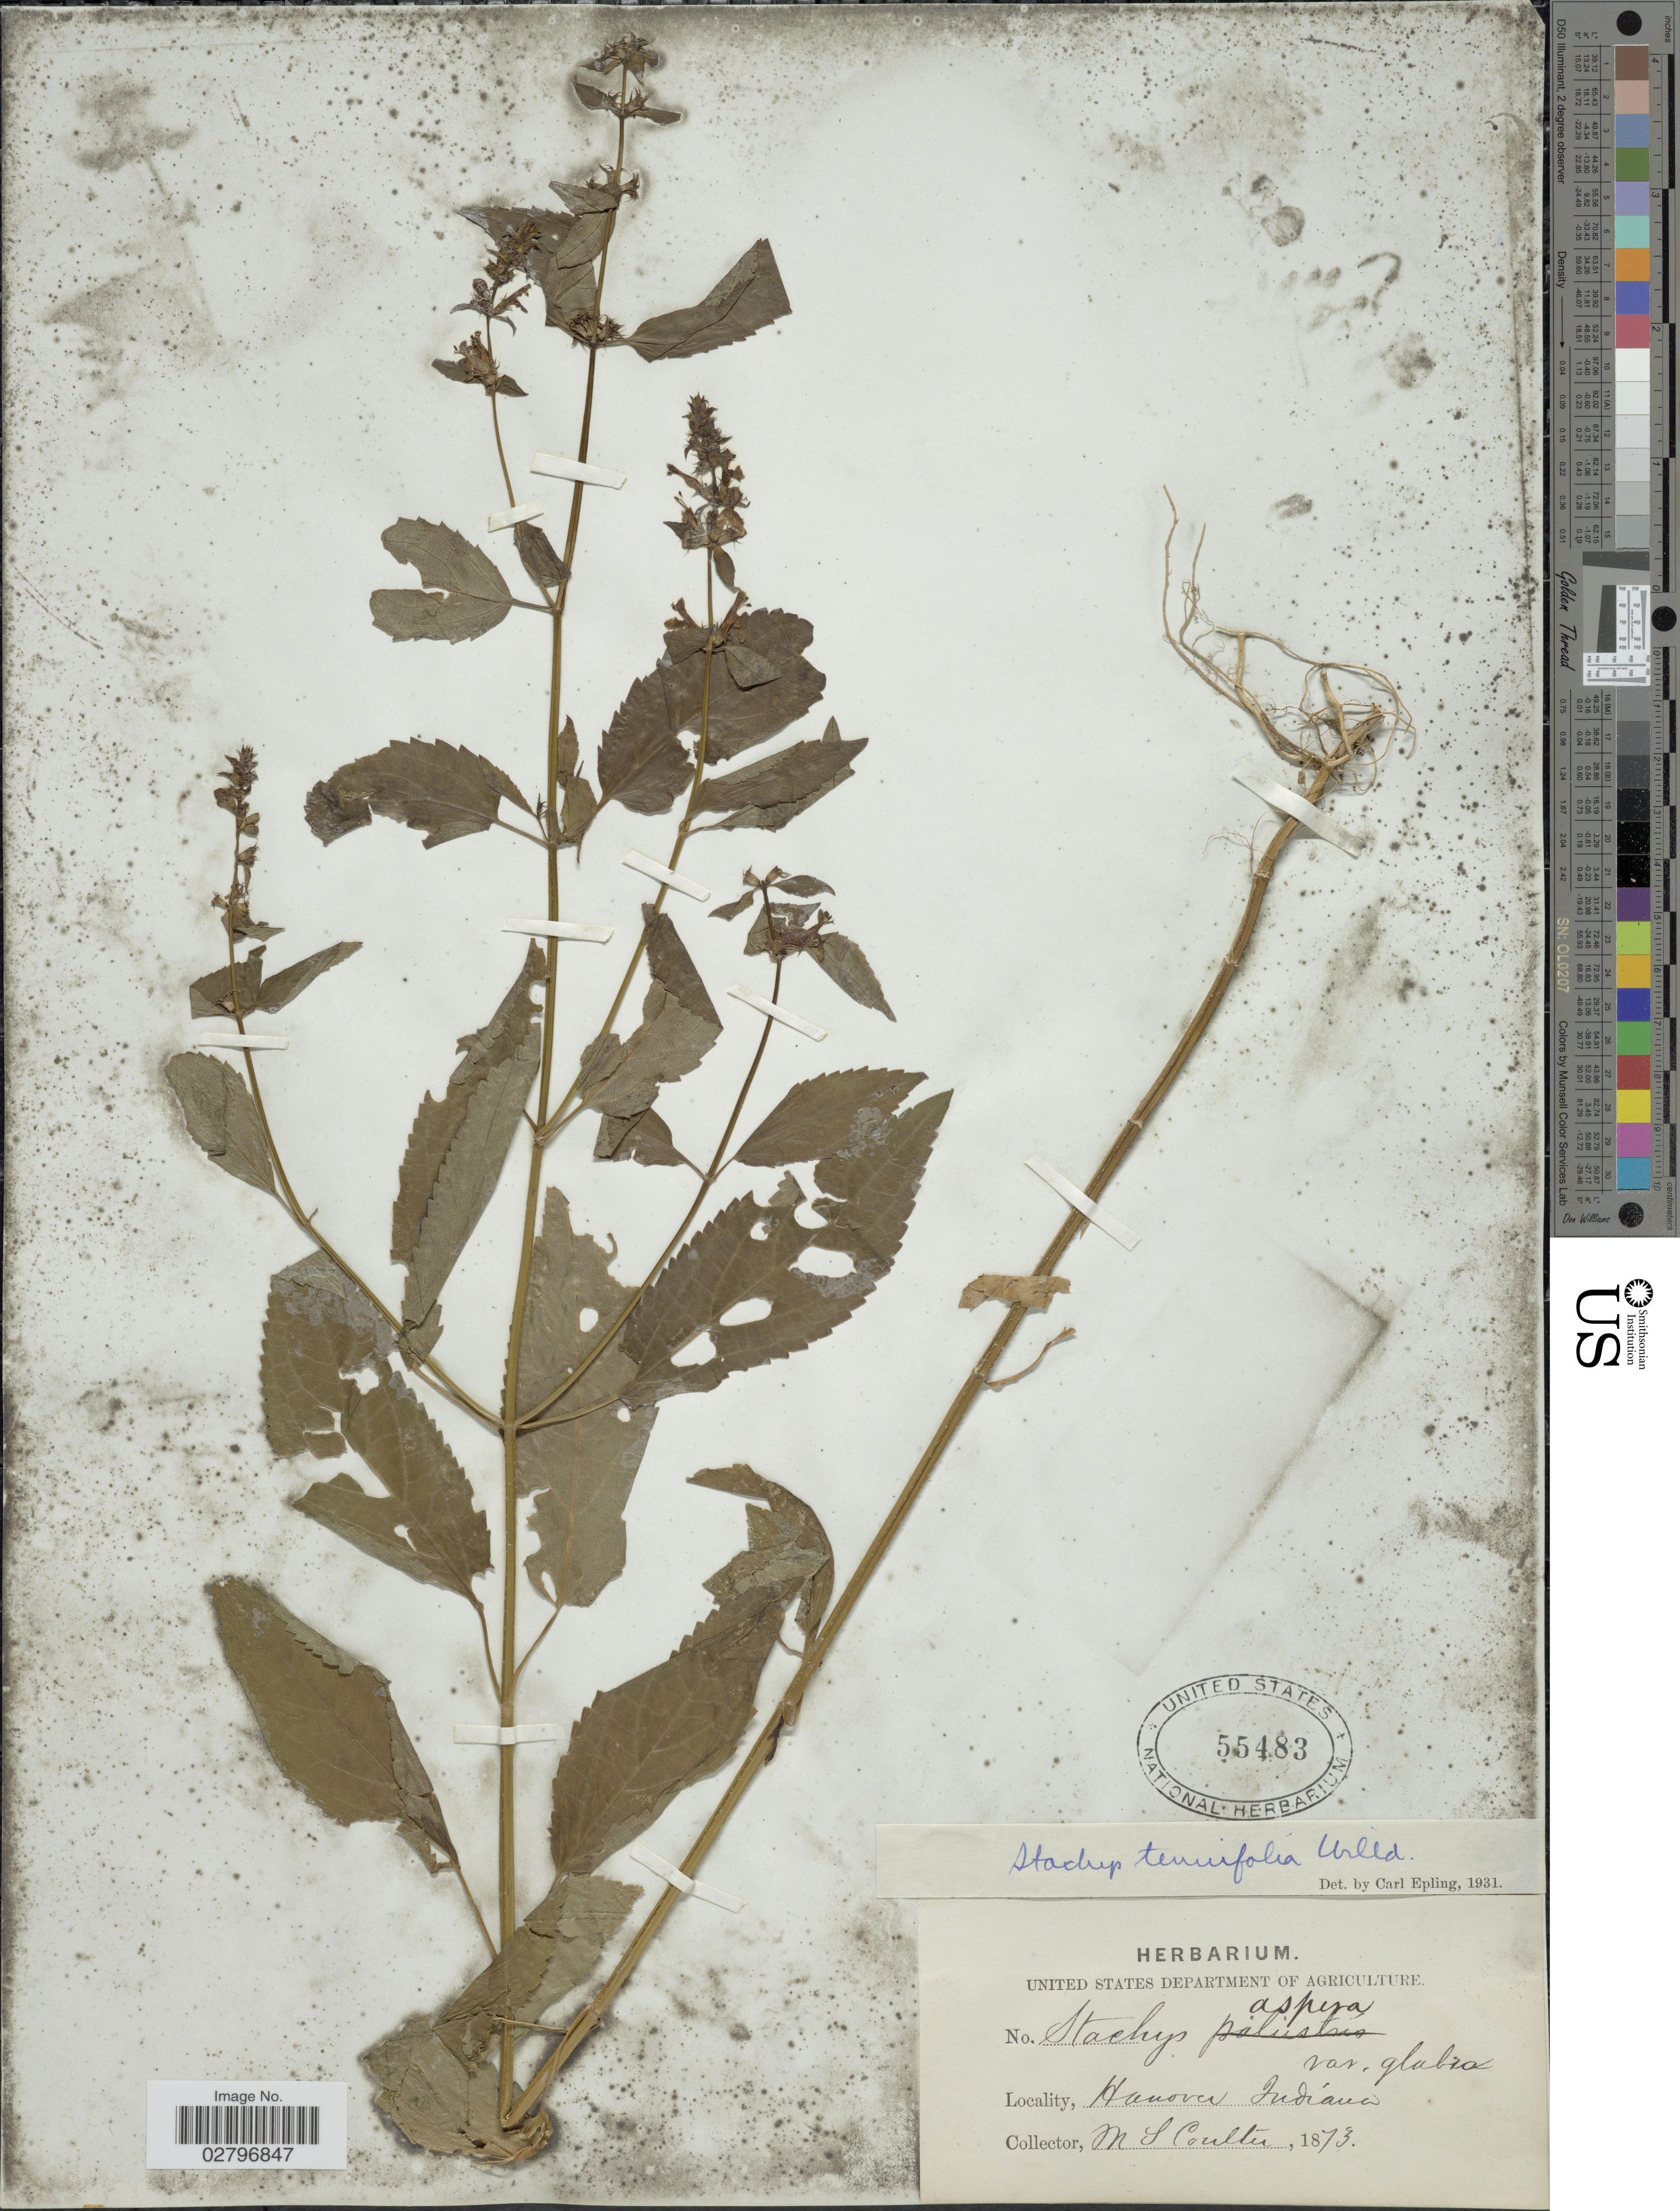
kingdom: Plantae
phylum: Tracheophyta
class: Magnoliopsida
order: Lamiales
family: Lamiaceae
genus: Stachys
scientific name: Stachys tenuifolia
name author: Willd.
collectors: M. Coulter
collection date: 1873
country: United States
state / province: Indiana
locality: Hanover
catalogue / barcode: US 55483